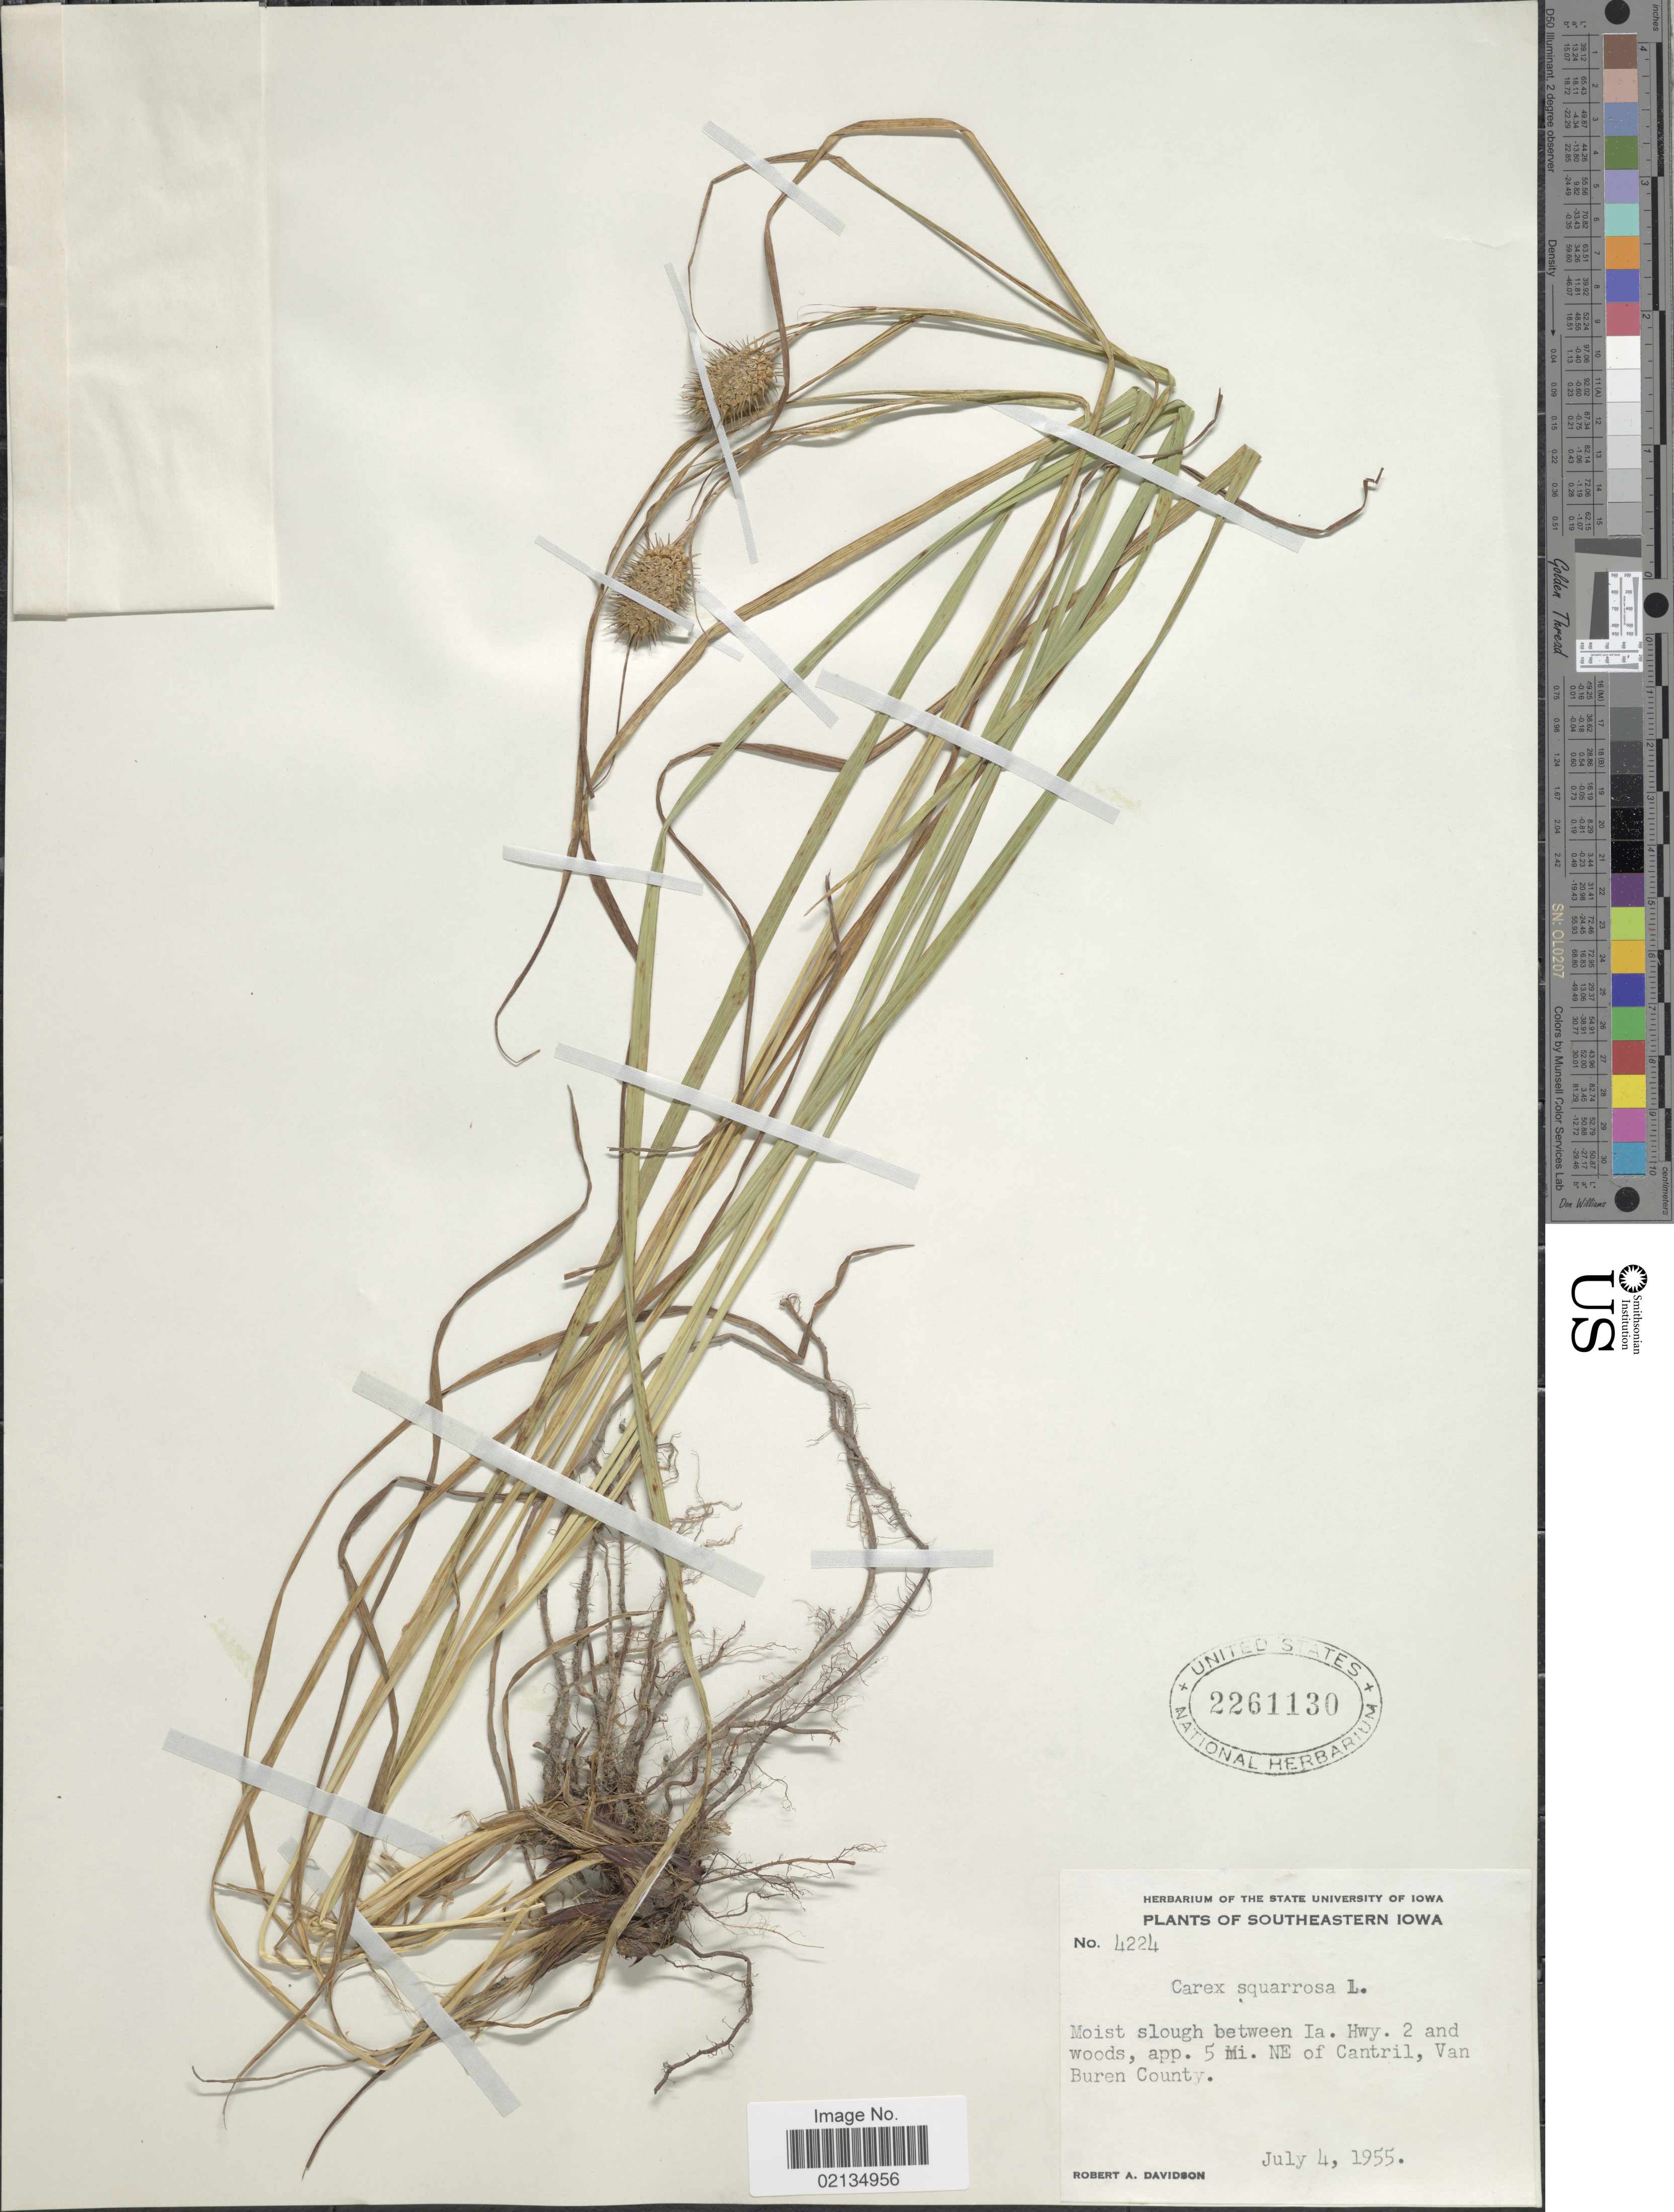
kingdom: Plantae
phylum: Tracheophyta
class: Liliopsida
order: Poales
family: Cyperaceae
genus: Carex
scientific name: Carex squarrosa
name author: L.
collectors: R. A. Davidson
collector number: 4224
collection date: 1955-07-04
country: United States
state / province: Iowa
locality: Iowa. Moust slough between Ia. Hwy. 2 and woods, app. 5 mi. NE of Cantril, Van Buren County. Southeastern Iowa.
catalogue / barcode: US 2261130